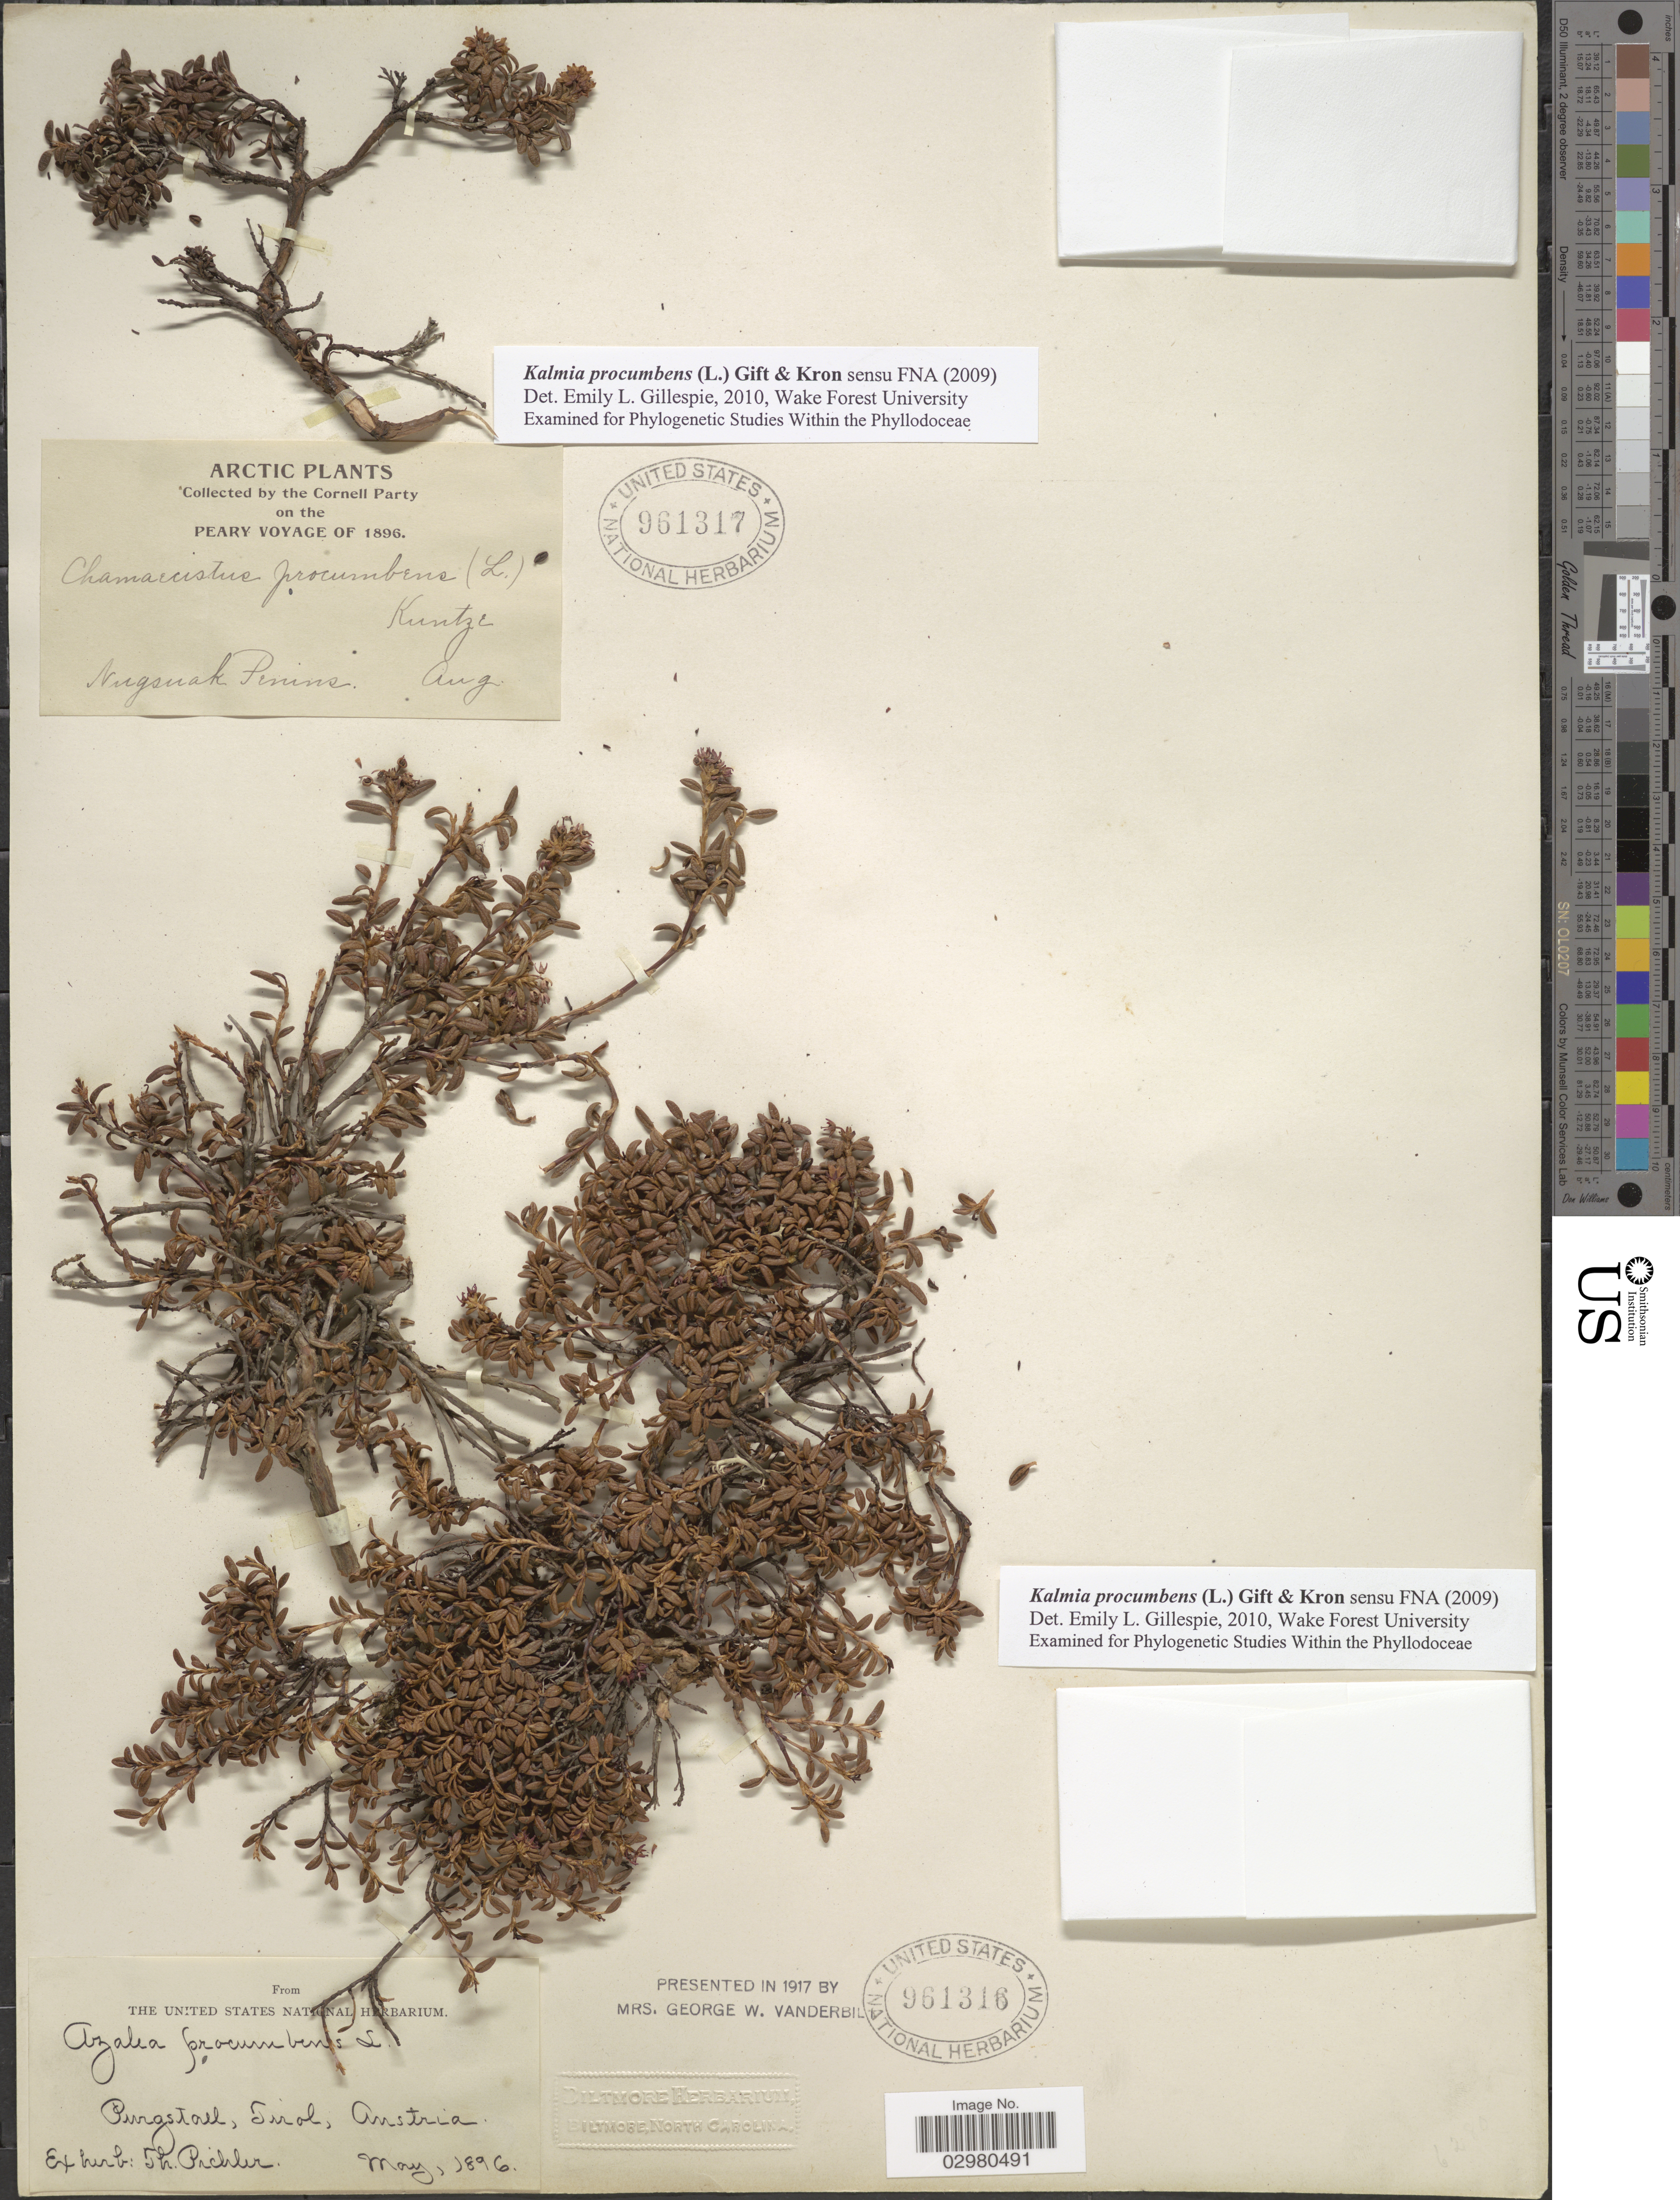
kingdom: Plantae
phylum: Tracheophyta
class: Magnoliopsida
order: Ericales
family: Ericaceae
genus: Loiseleuria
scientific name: Loiseleuria procumbens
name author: (L.) Desv.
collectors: ex herb. T. Pichler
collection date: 1896-05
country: Austria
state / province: Tirol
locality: Purgstall.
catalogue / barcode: US 961316